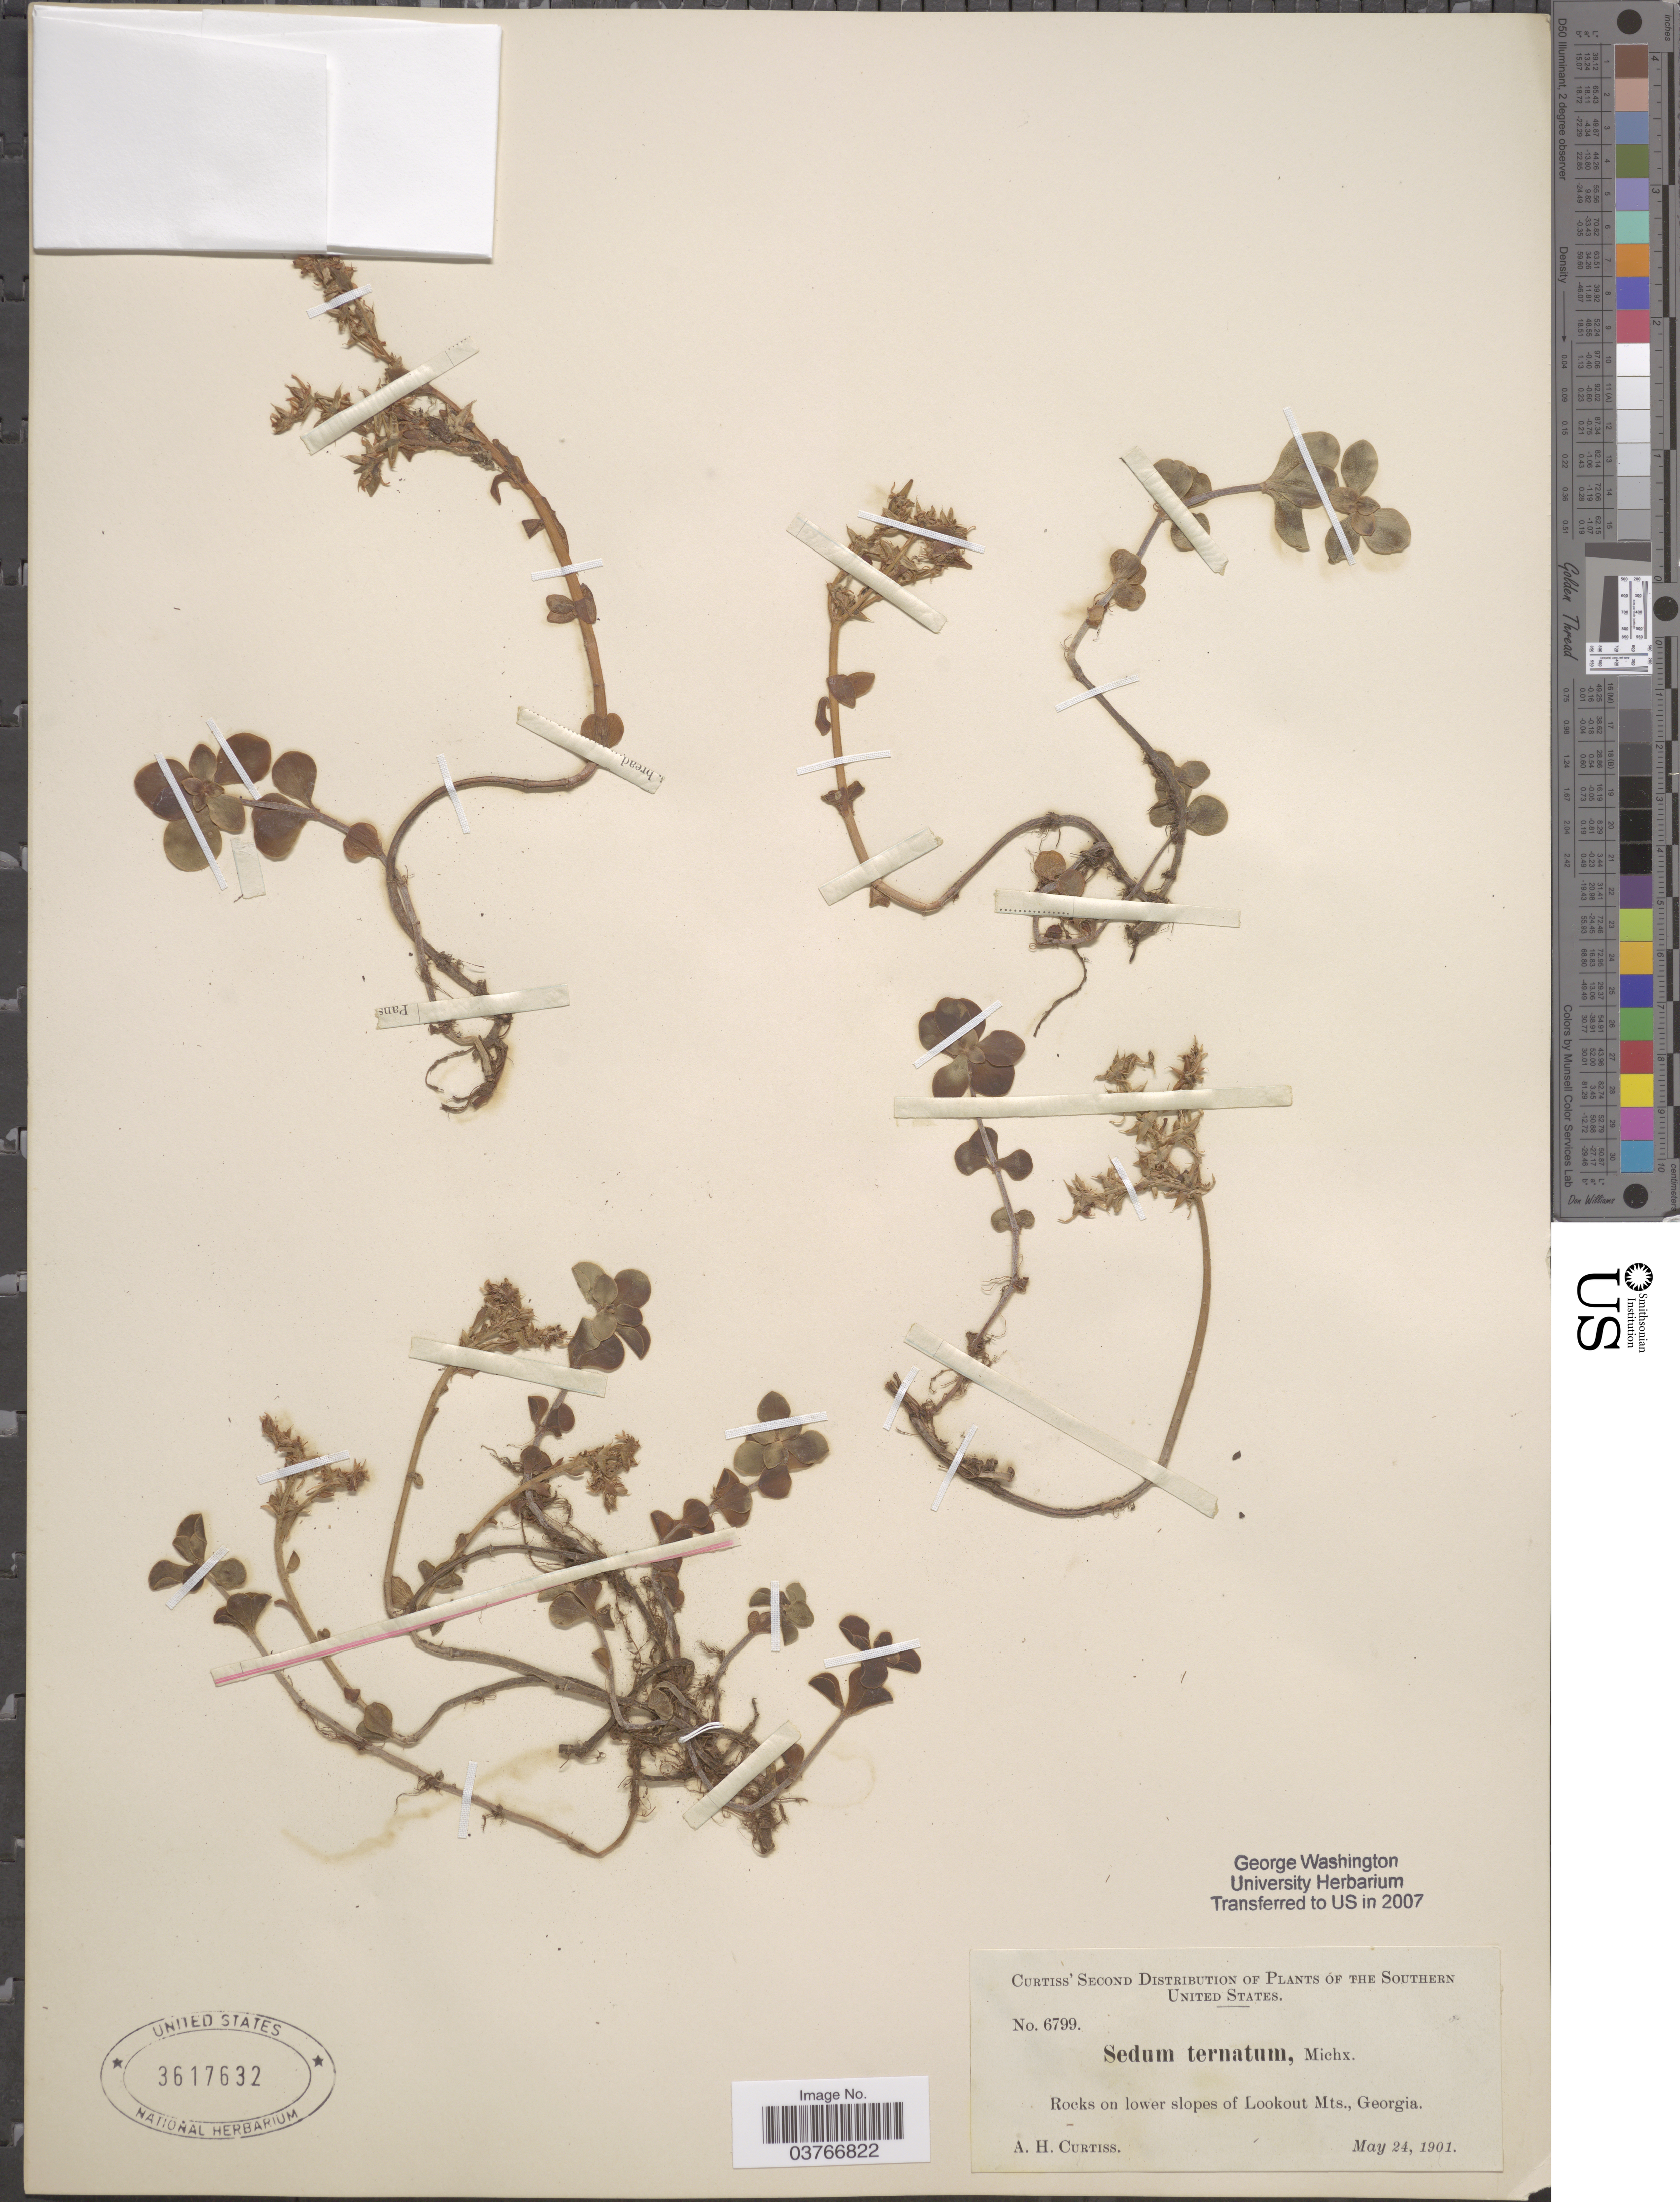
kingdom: Plantae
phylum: Tracheophyta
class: Magnoliopsida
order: Saxifragales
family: Crassulaceae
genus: Sedum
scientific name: Sedum ternatum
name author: Michx.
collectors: A. H. Curtiss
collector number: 6799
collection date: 1901-05-24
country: United States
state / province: Georgia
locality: The Southern United States. Rocks on lower slopes of Lookout Mts.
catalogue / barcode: US 3617632